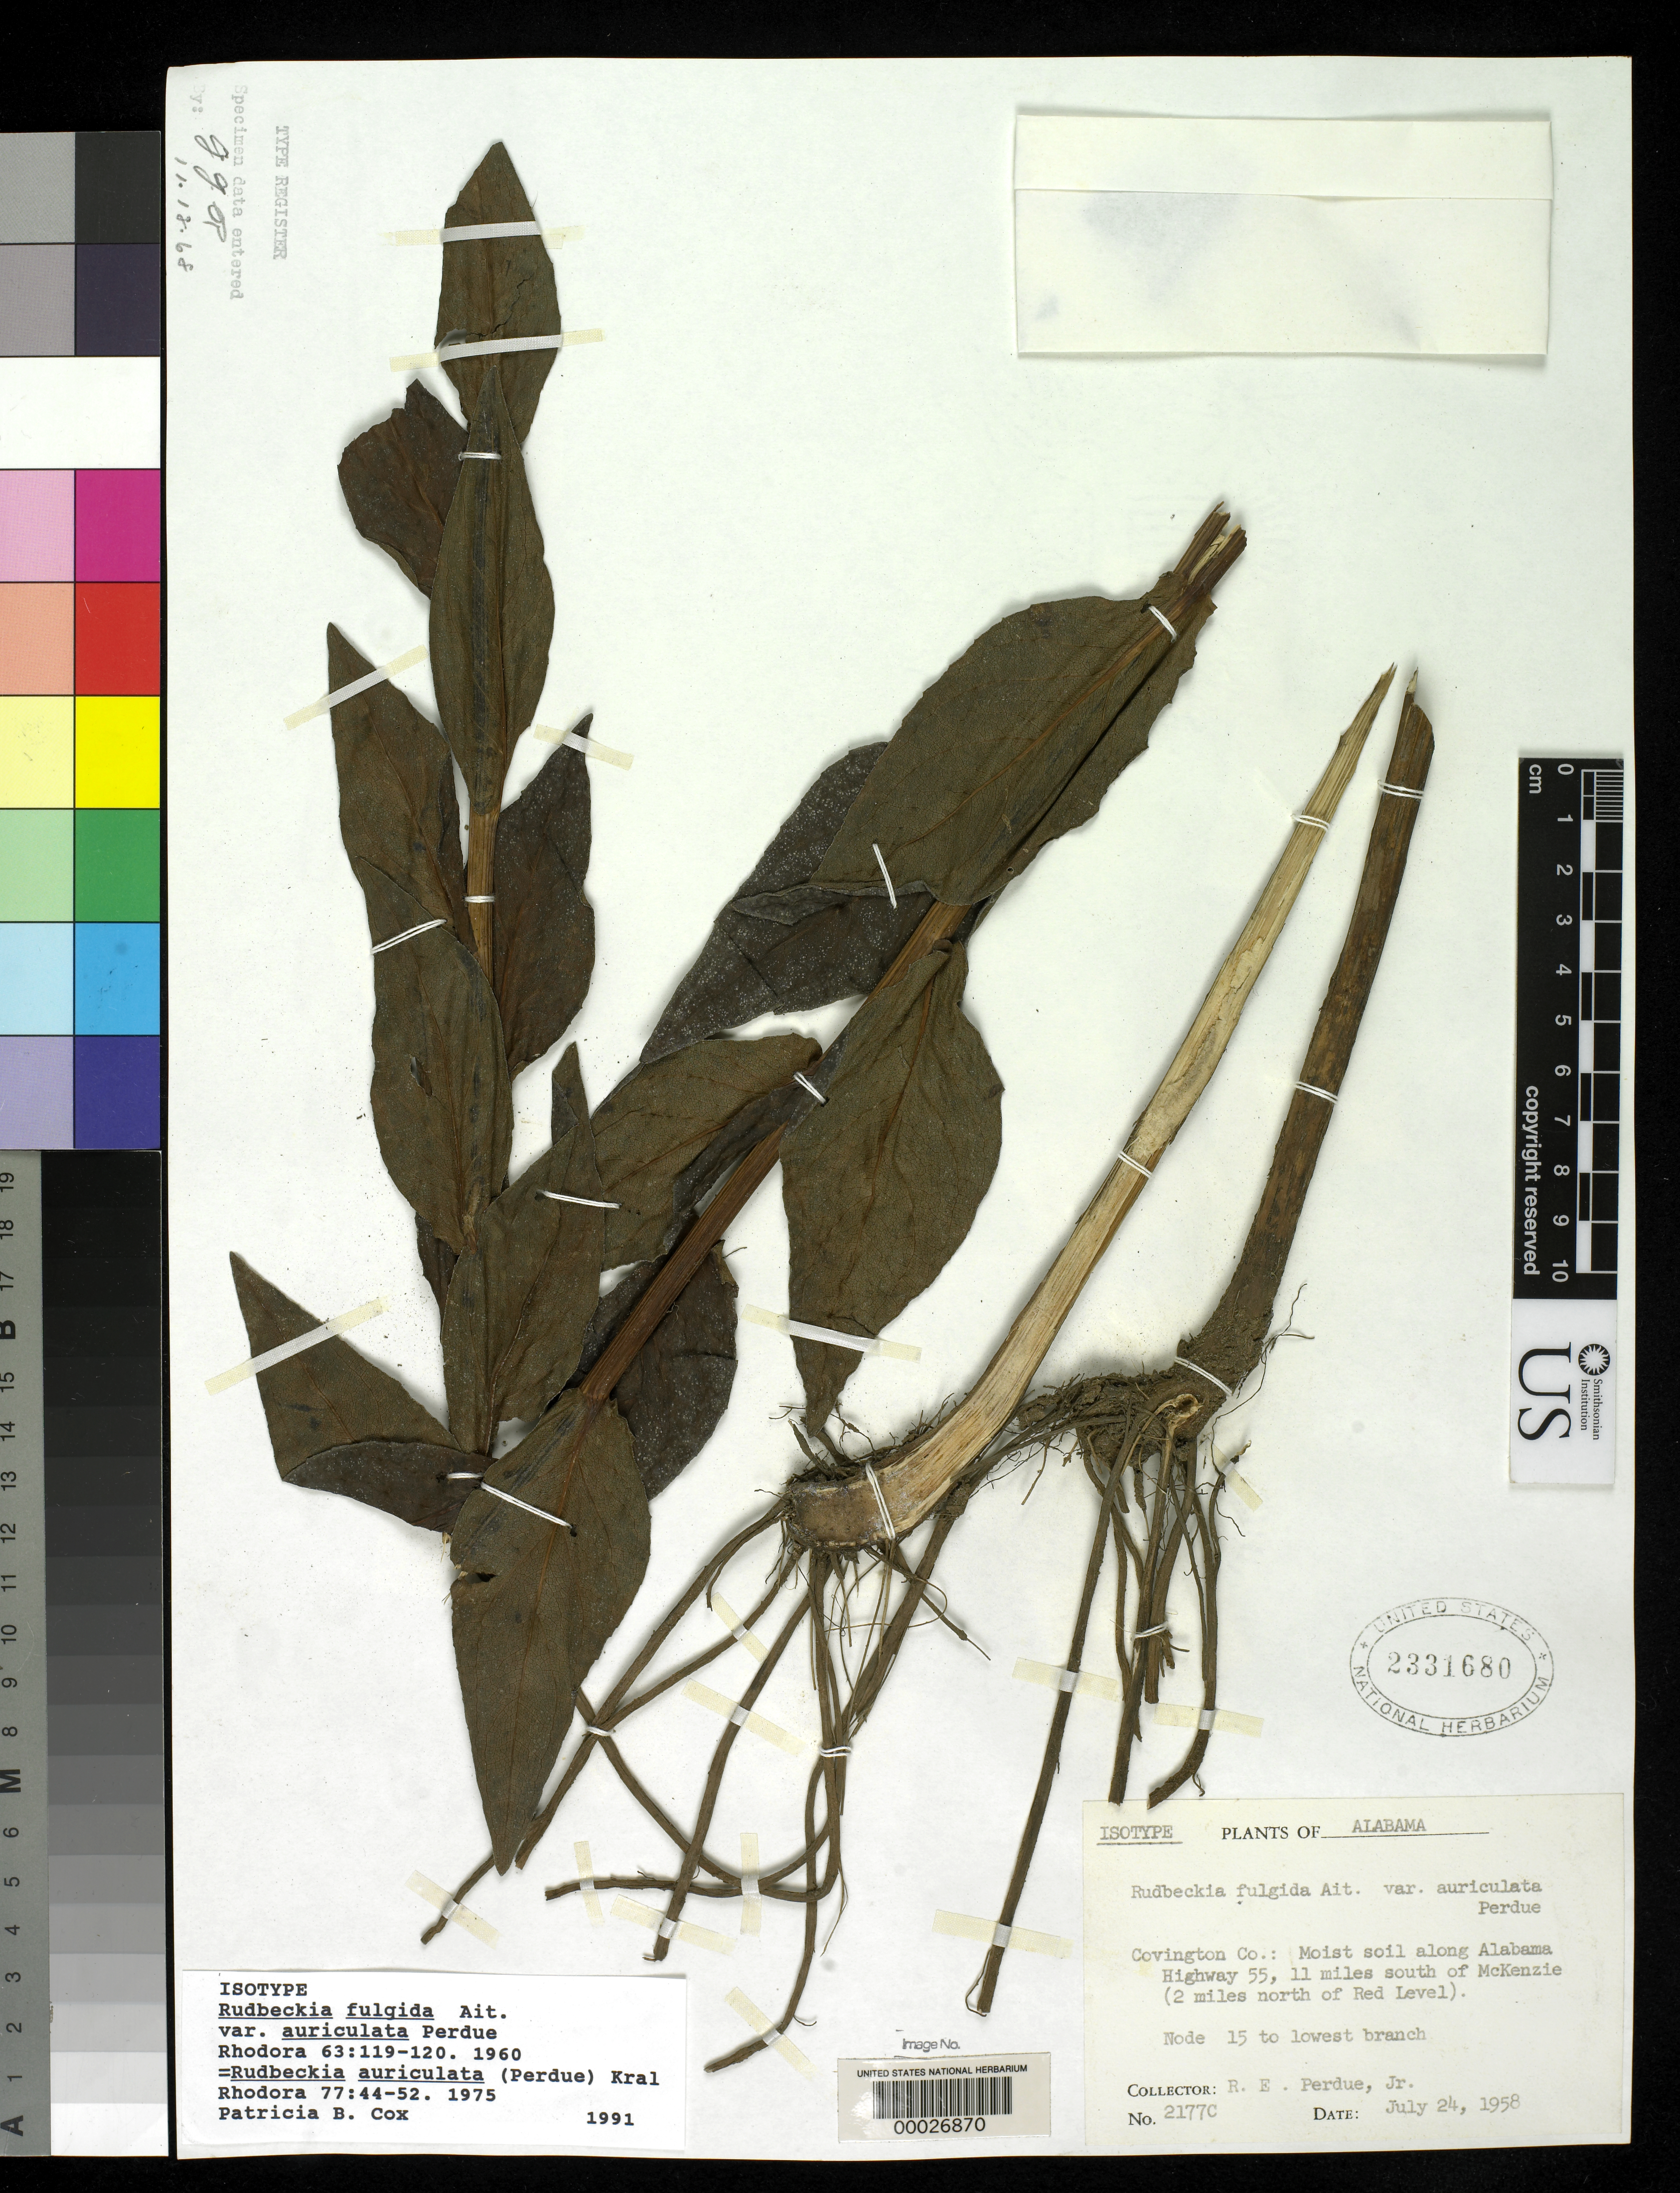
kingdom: Plantae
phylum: Tracheophyta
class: Magnoliopsida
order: Asterales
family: Asteraceae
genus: Rudbeckia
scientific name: Rudbeckia fulgida var. auriculata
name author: Perdue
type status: Isotype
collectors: R. E. Perdue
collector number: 21770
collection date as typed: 24 Jul 1958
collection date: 1958-07-24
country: United States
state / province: Alabama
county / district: Covington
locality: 11 mi S of McKenzie along Alabama Hwy 55, 2 mi N of Red Level.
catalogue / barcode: US 2331680